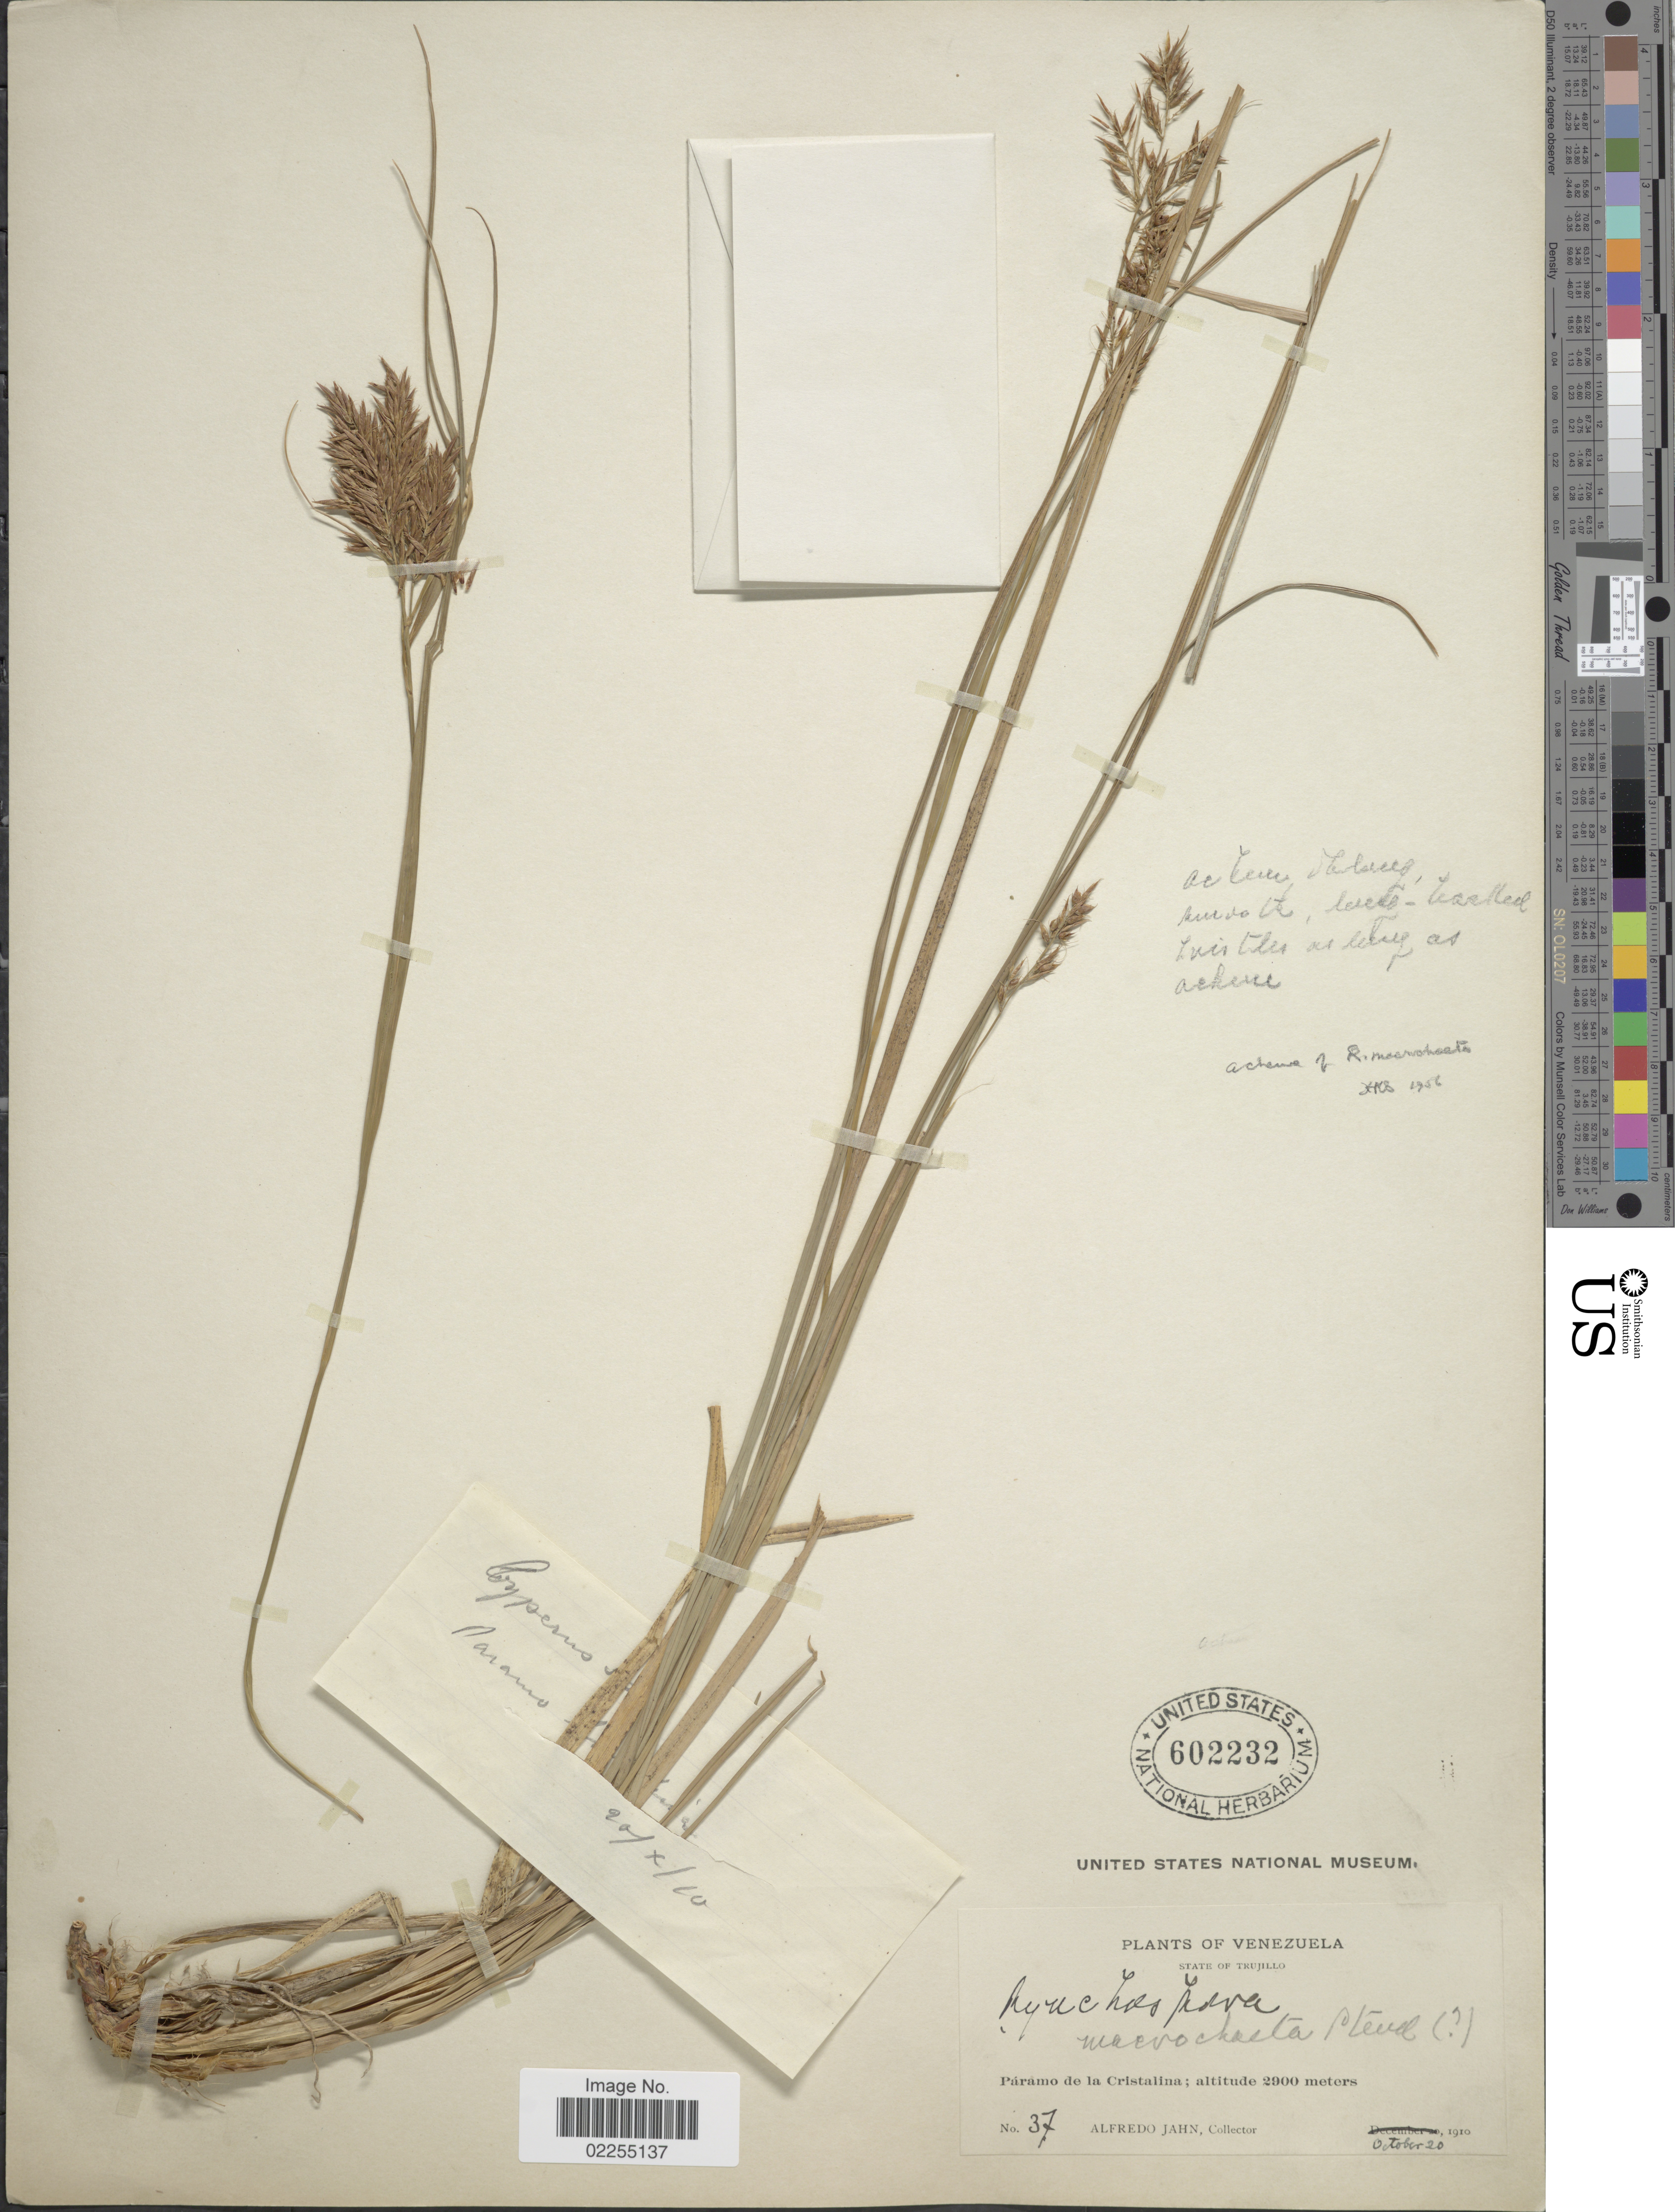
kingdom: Plantae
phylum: Tracheophyta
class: Liliopsida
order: Poales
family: Cyperaceae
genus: Rhynchospora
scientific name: Rhynchospora macrochaeta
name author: Steud. ex Boeckeler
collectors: A. Jahn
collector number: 37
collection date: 1910-10-20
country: Venezuela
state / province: Trujillo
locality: Paramo de la Cristalina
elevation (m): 2900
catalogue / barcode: US 602232